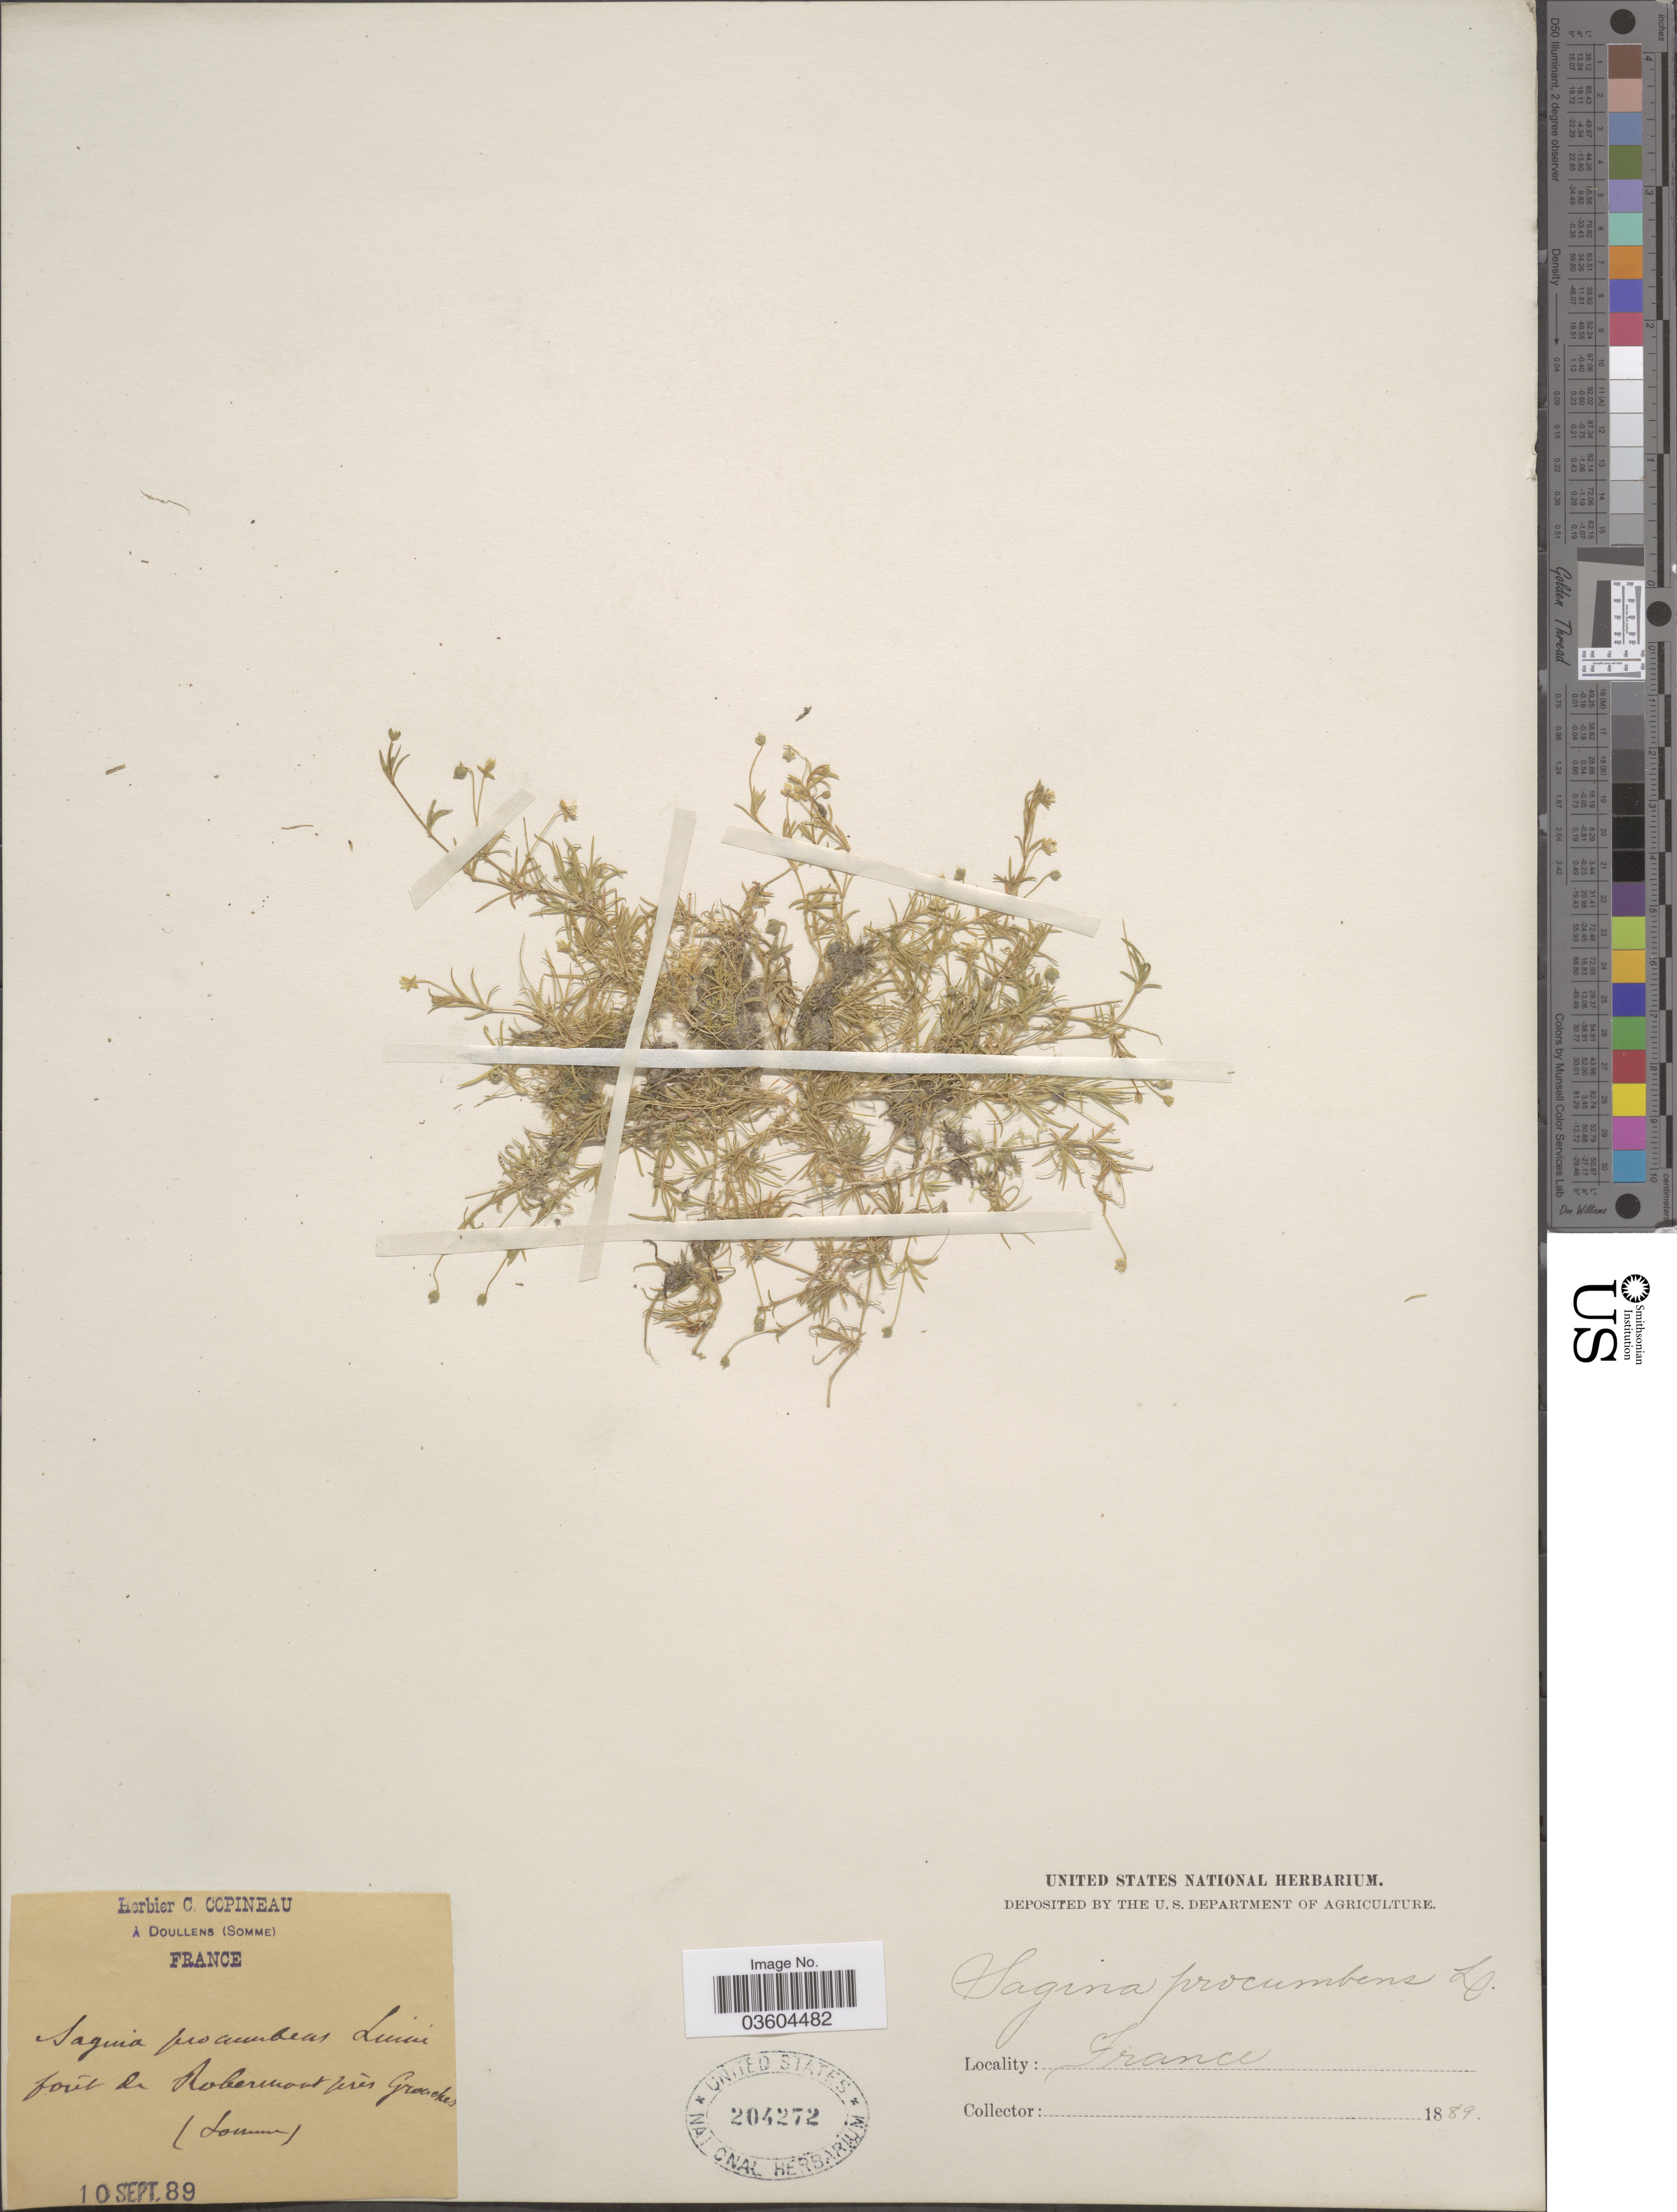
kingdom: Plantae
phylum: Tracheophyta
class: Magnoliopsida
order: Caryophyllales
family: Caryophyllaceae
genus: Sagina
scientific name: Sagina procumbens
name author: L.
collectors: ex herb. C. Copineau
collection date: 1889-09-10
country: France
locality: Forêt de Robermout prés Grouches. (Somme).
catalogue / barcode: US 204272